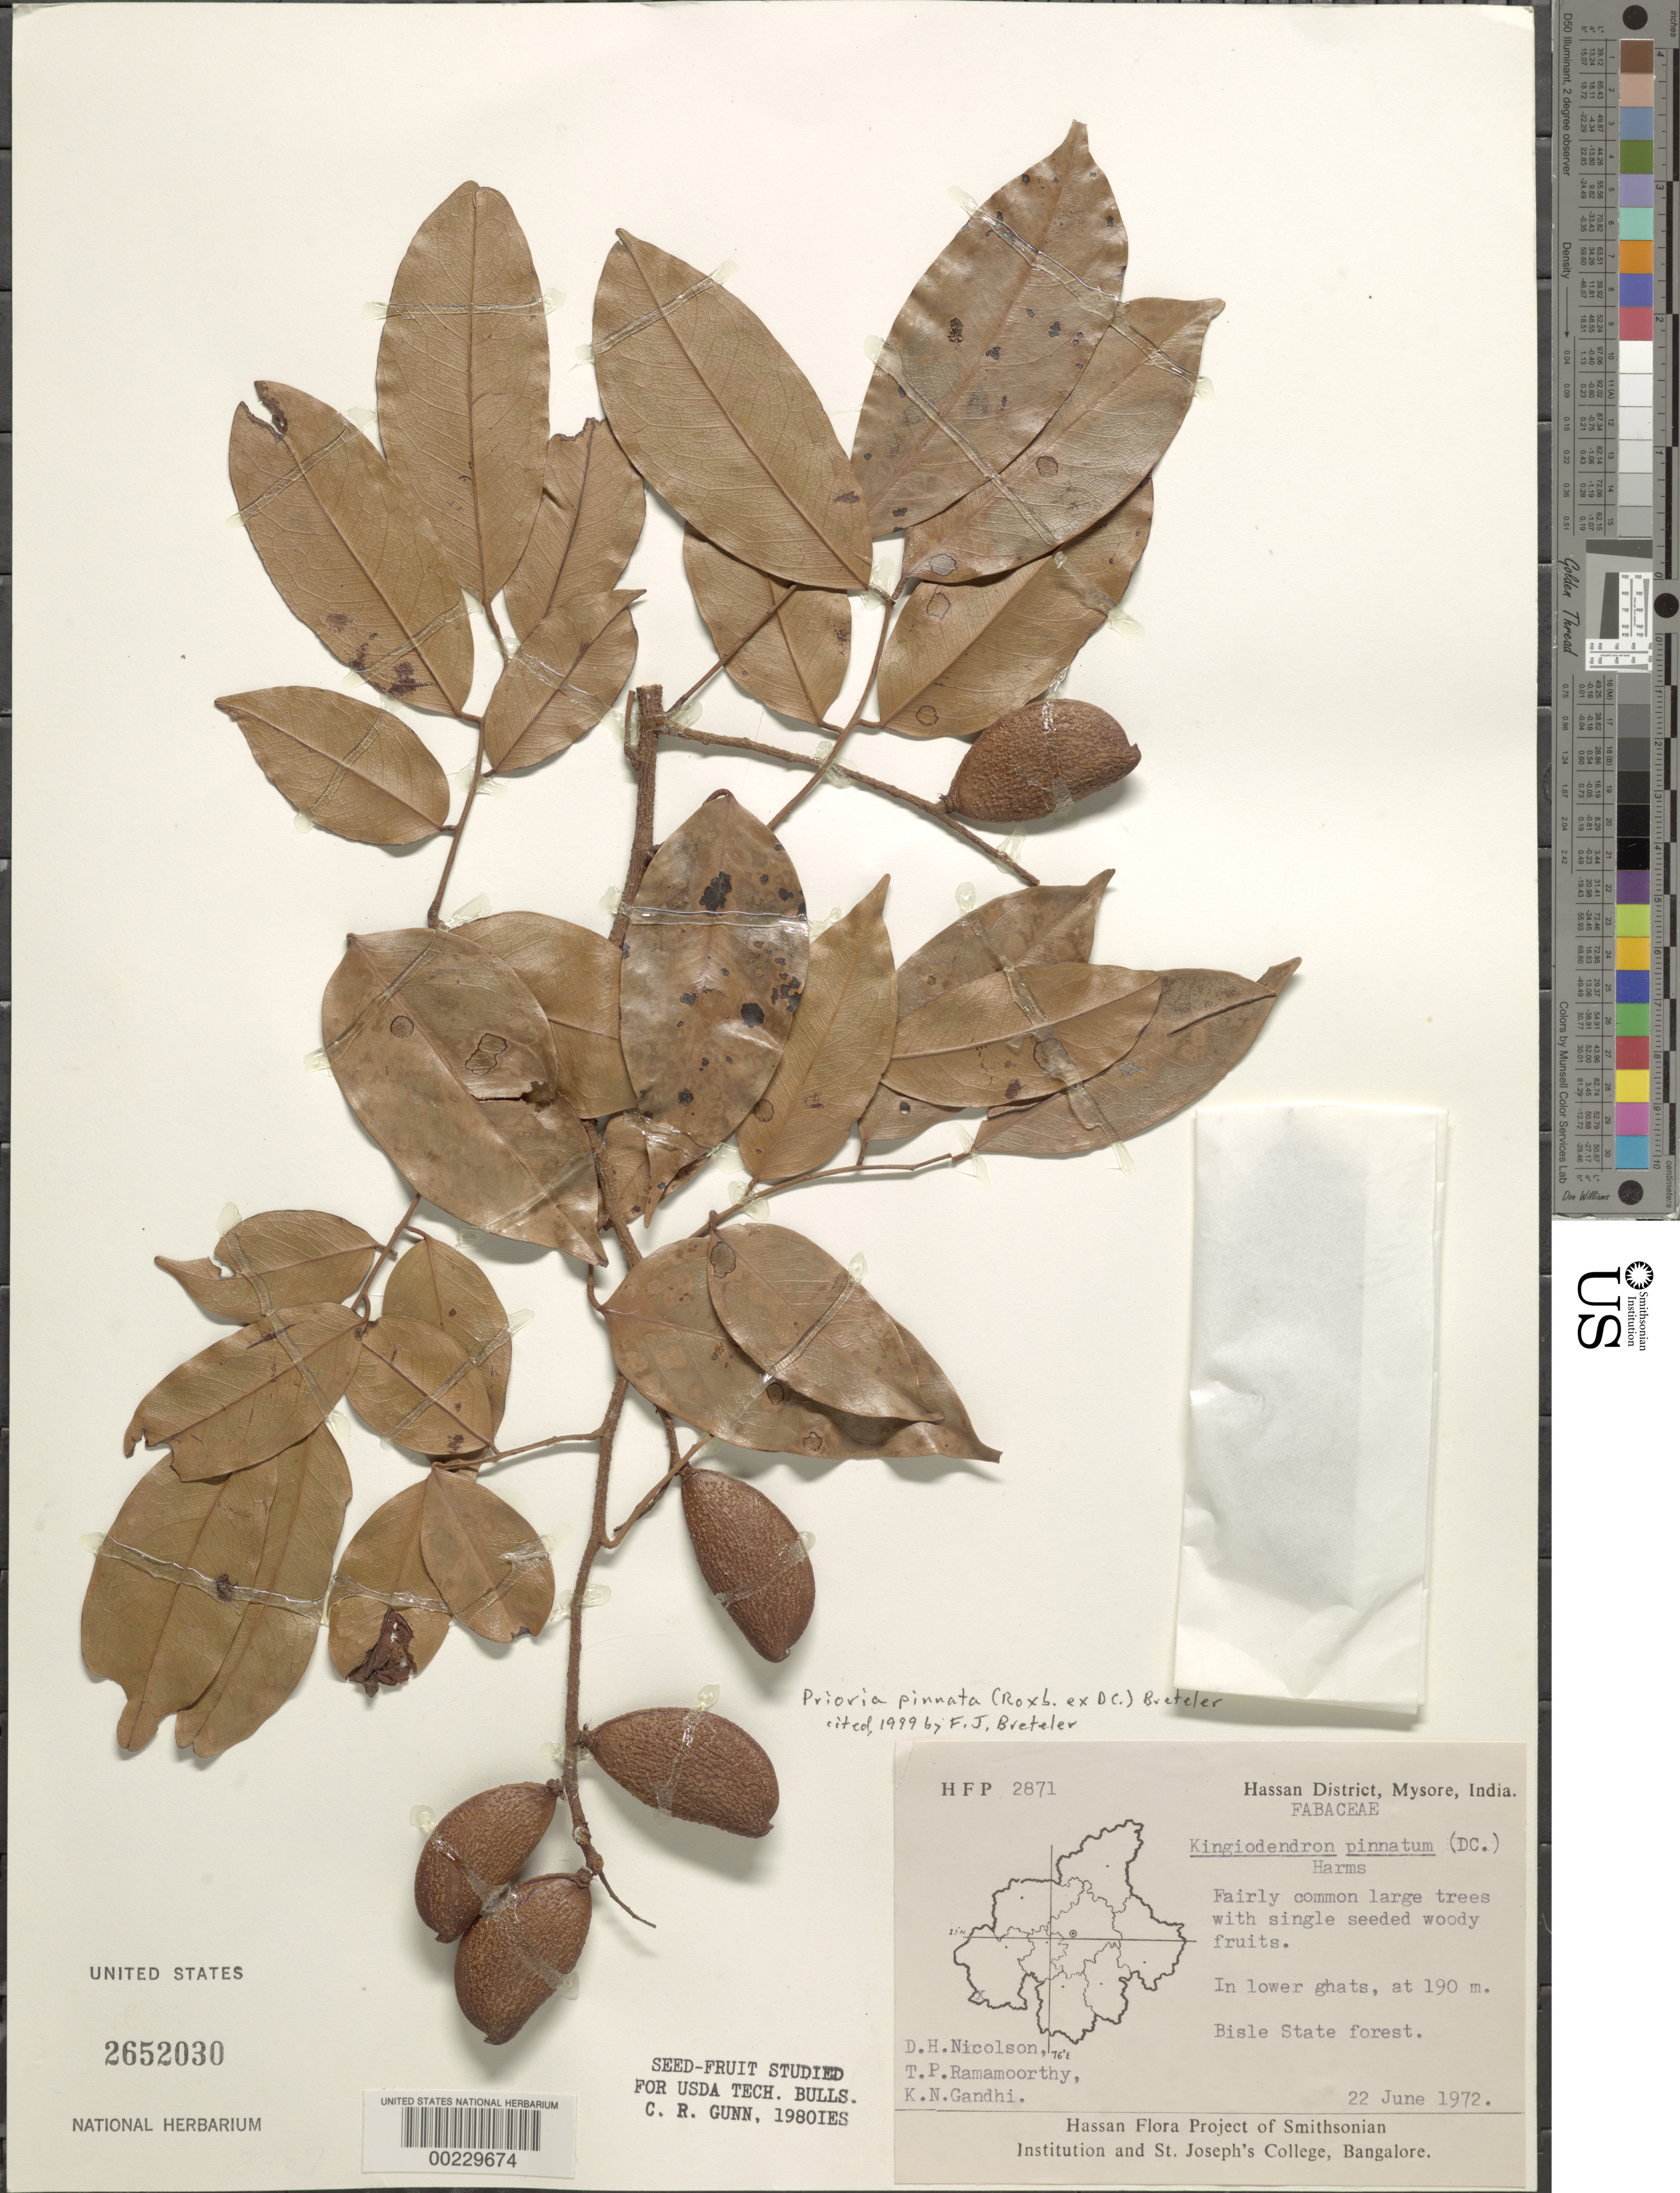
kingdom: Plantae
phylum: Tracheophyta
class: Magnoliopsida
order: Fabales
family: Fabaceae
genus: Kingiodendron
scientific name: Kingiodendron pinnatum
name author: (Roxb. ex DC.) Harms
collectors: D. H. Nicolson, T. P. Ramamoorthy & K. N. Gandhi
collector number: Hfp 2871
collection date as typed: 22 Jun 1971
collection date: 1971-06-22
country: India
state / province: Karnataka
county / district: Hassan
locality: Bisle state forest, mysore state [mysore state = karnataka.]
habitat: In lower ghats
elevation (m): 190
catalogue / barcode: US 2652030